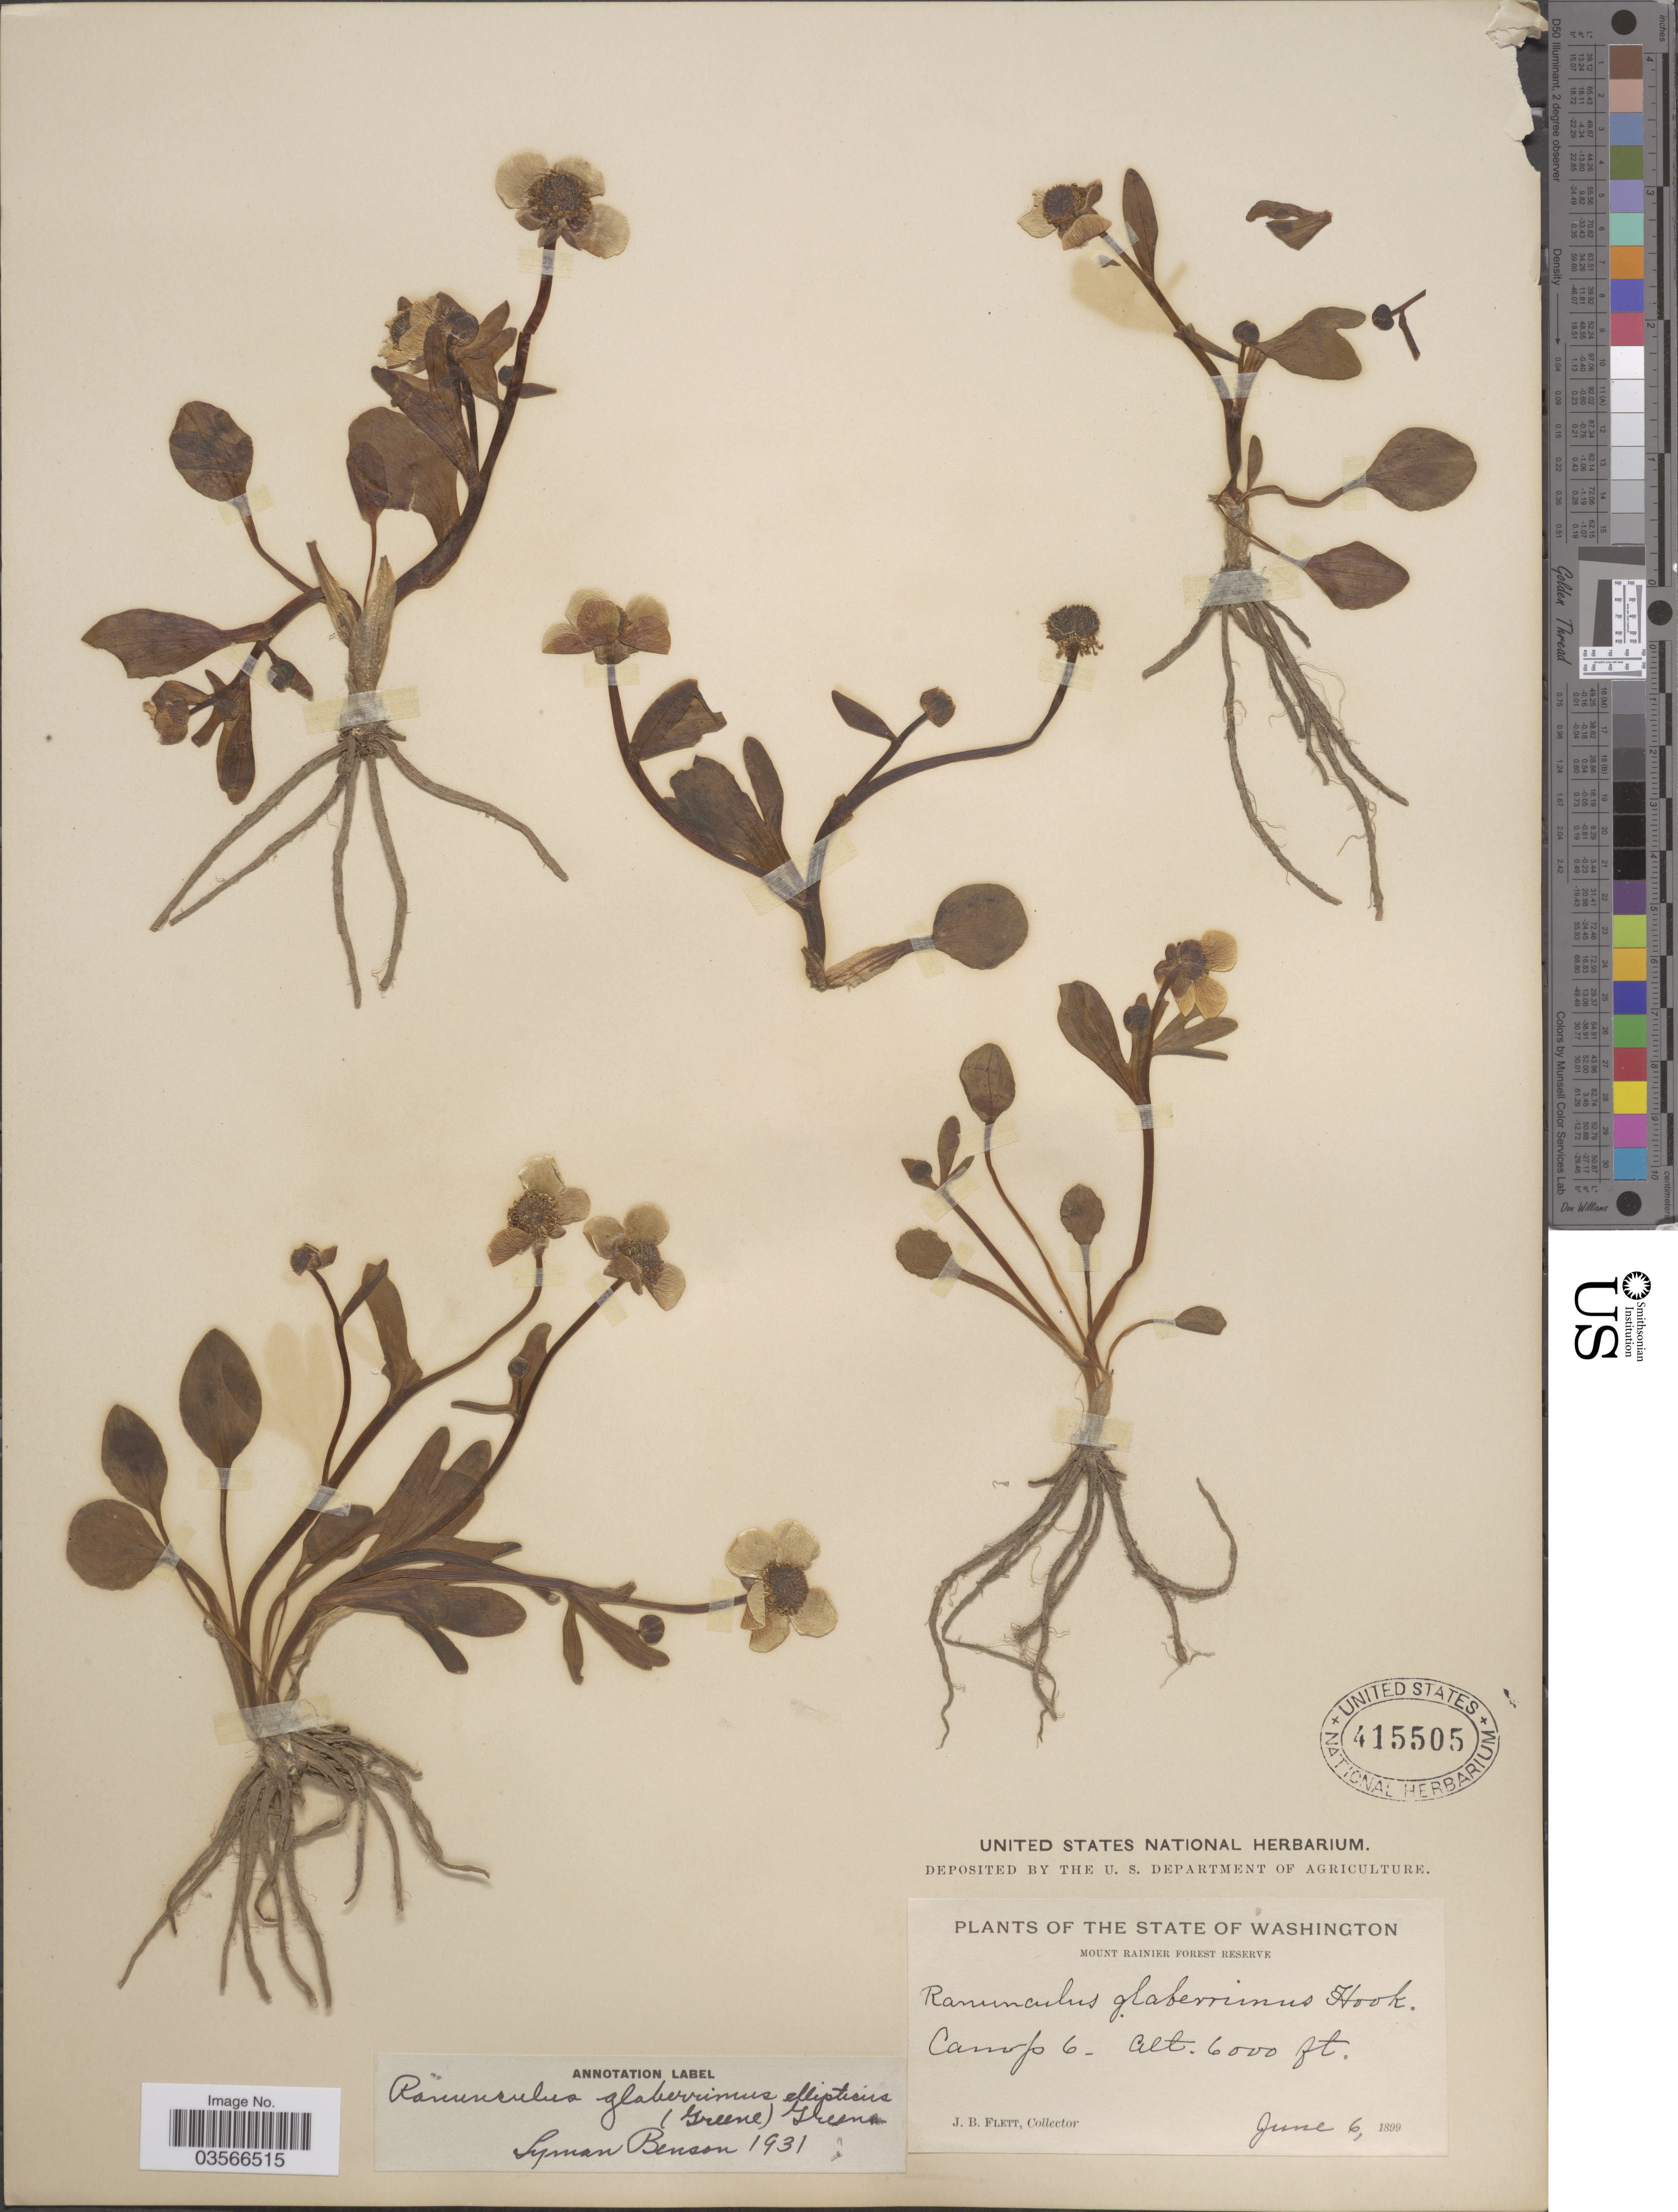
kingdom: Plantae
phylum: Tracheophyta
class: Magnoliopsida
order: Ranunculales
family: Ranunculaceae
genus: Ranunculus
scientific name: Ranunculus glaberrimus var. ellipticus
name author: (Greene) Greene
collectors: J. Flett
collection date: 1899-06-06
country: United States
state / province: Washington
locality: Mount Rainier Forest Reserve. Camp 6.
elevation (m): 1829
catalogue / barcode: US 415505